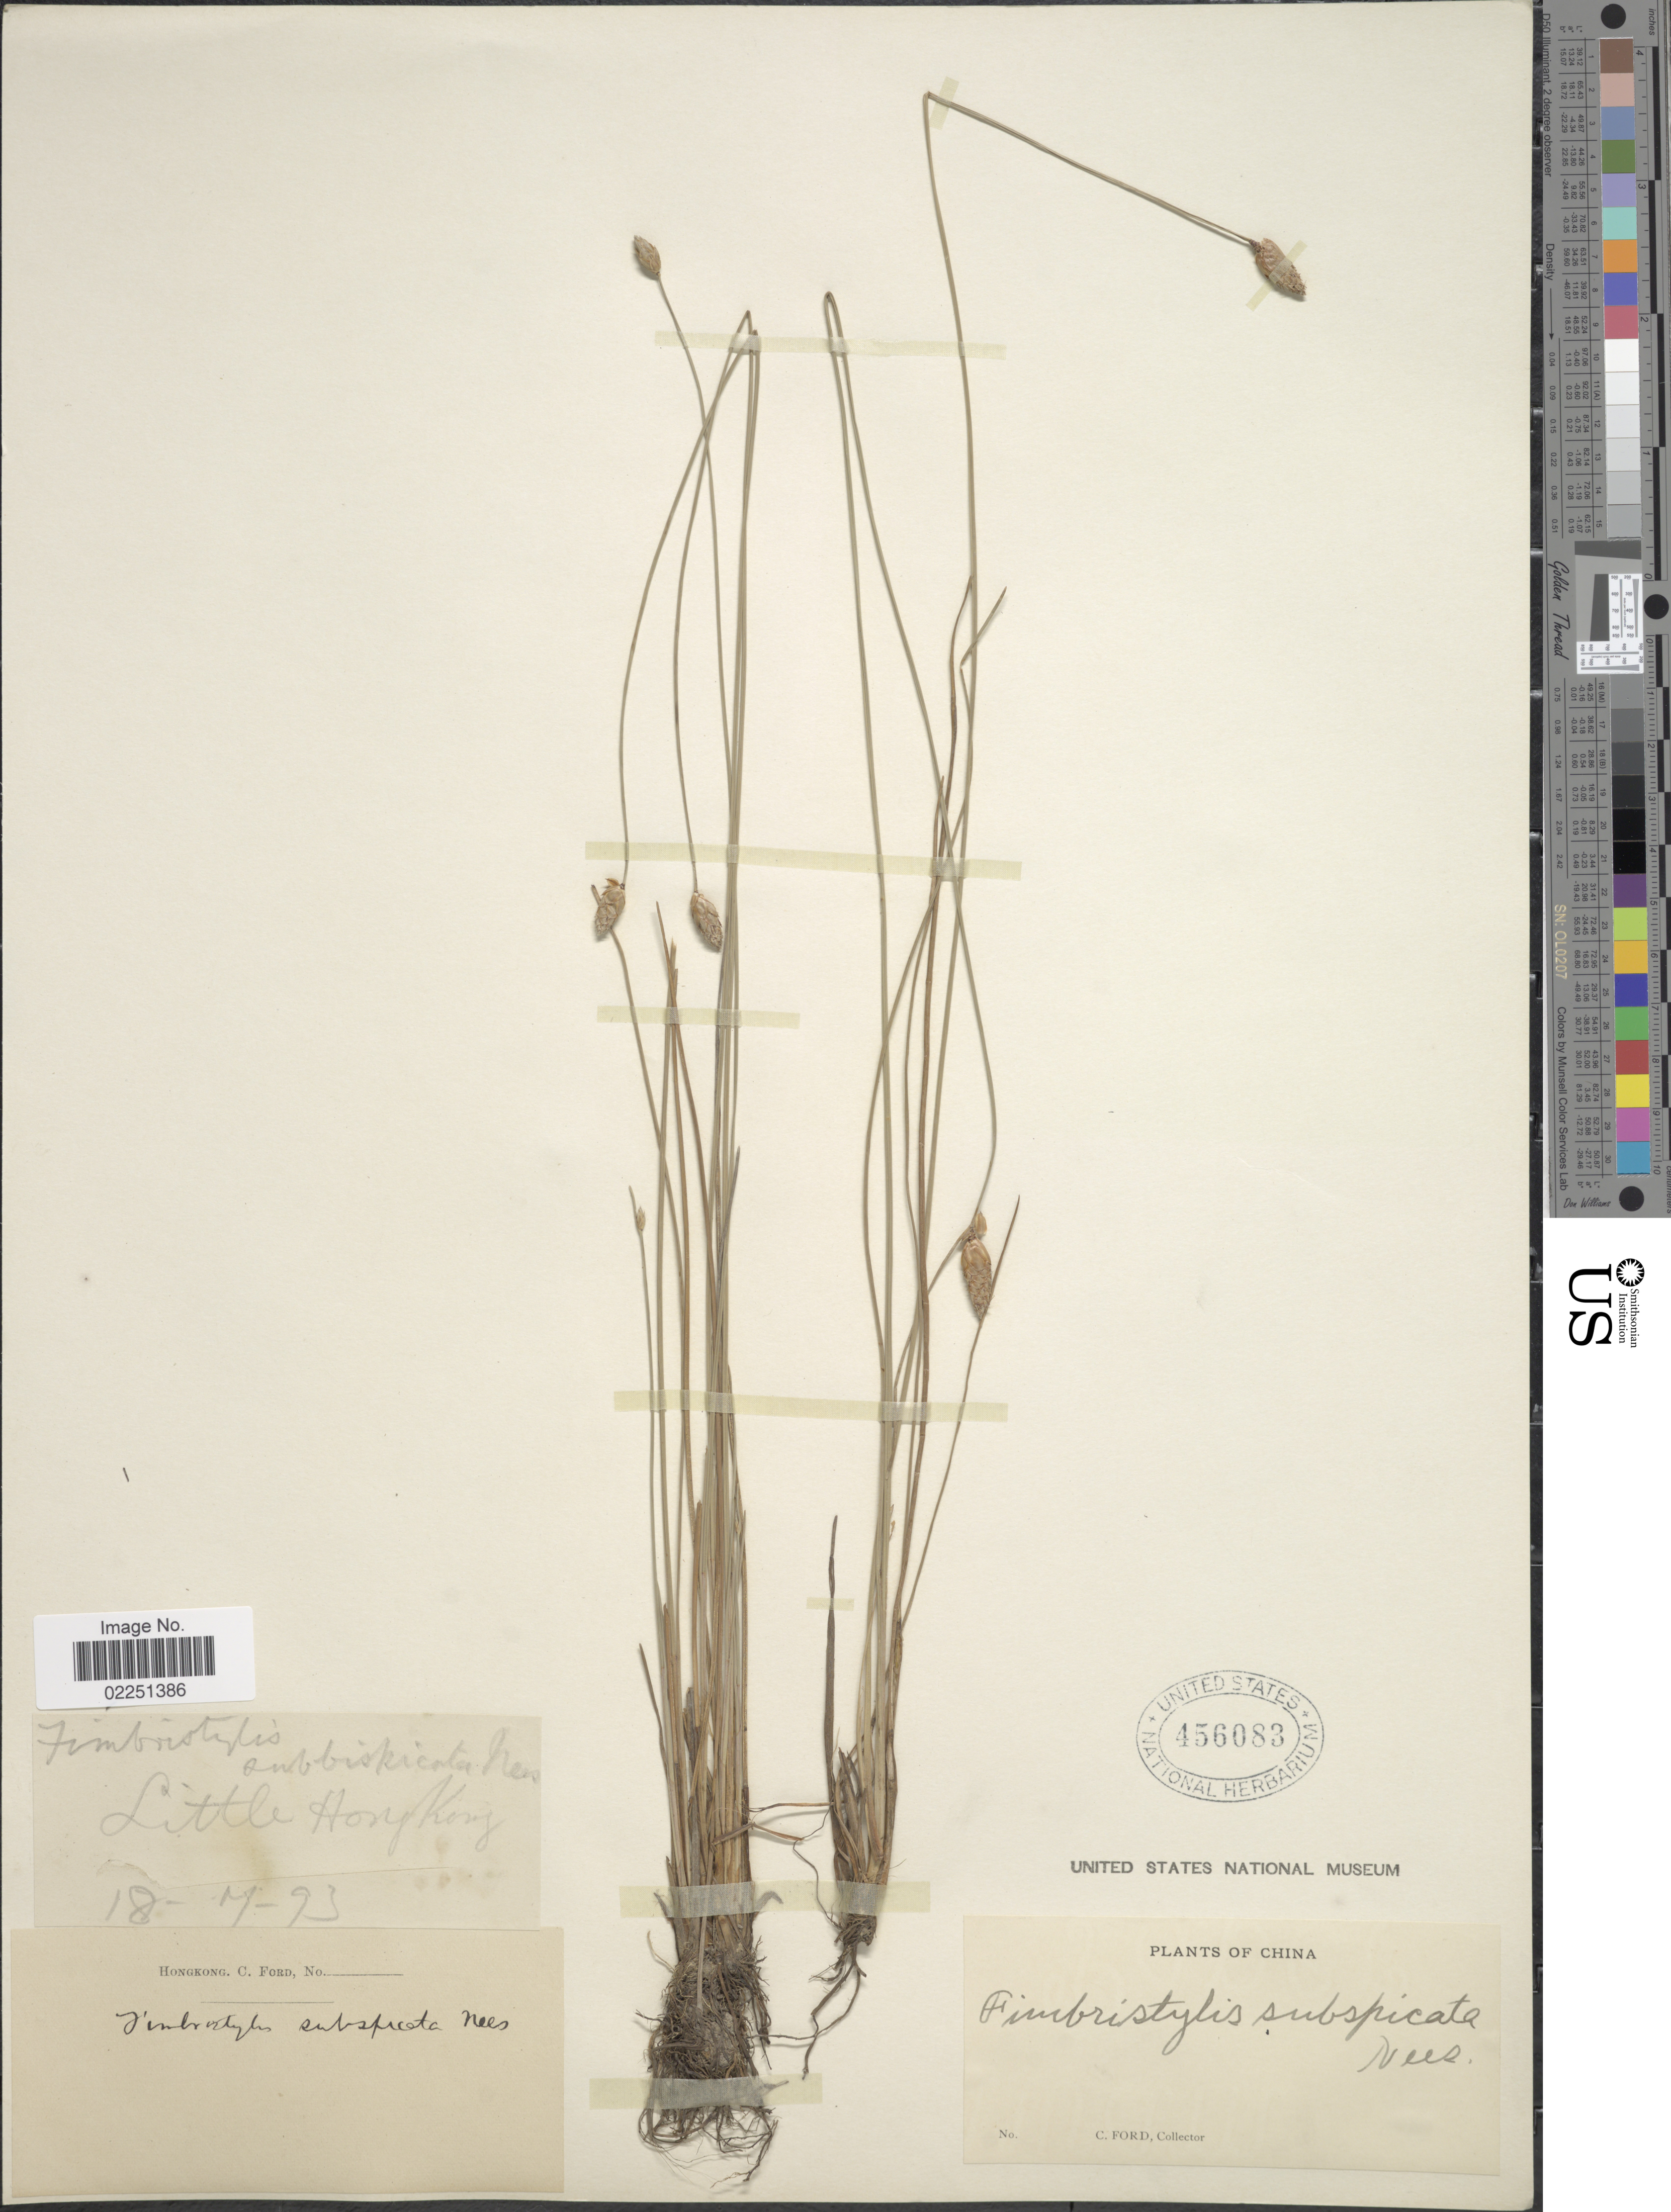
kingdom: Plantae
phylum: Tracheophyta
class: Liliopsida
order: Poales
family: Cyperaceae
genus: Fimbristylis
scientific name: Fimbristylis subbispicata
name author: Nees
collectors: C. Ford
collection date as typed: Transcribed d/m/y: 18/7/93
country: China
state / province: Hong Kong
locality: Little Hong Kong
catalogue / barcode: US 456083